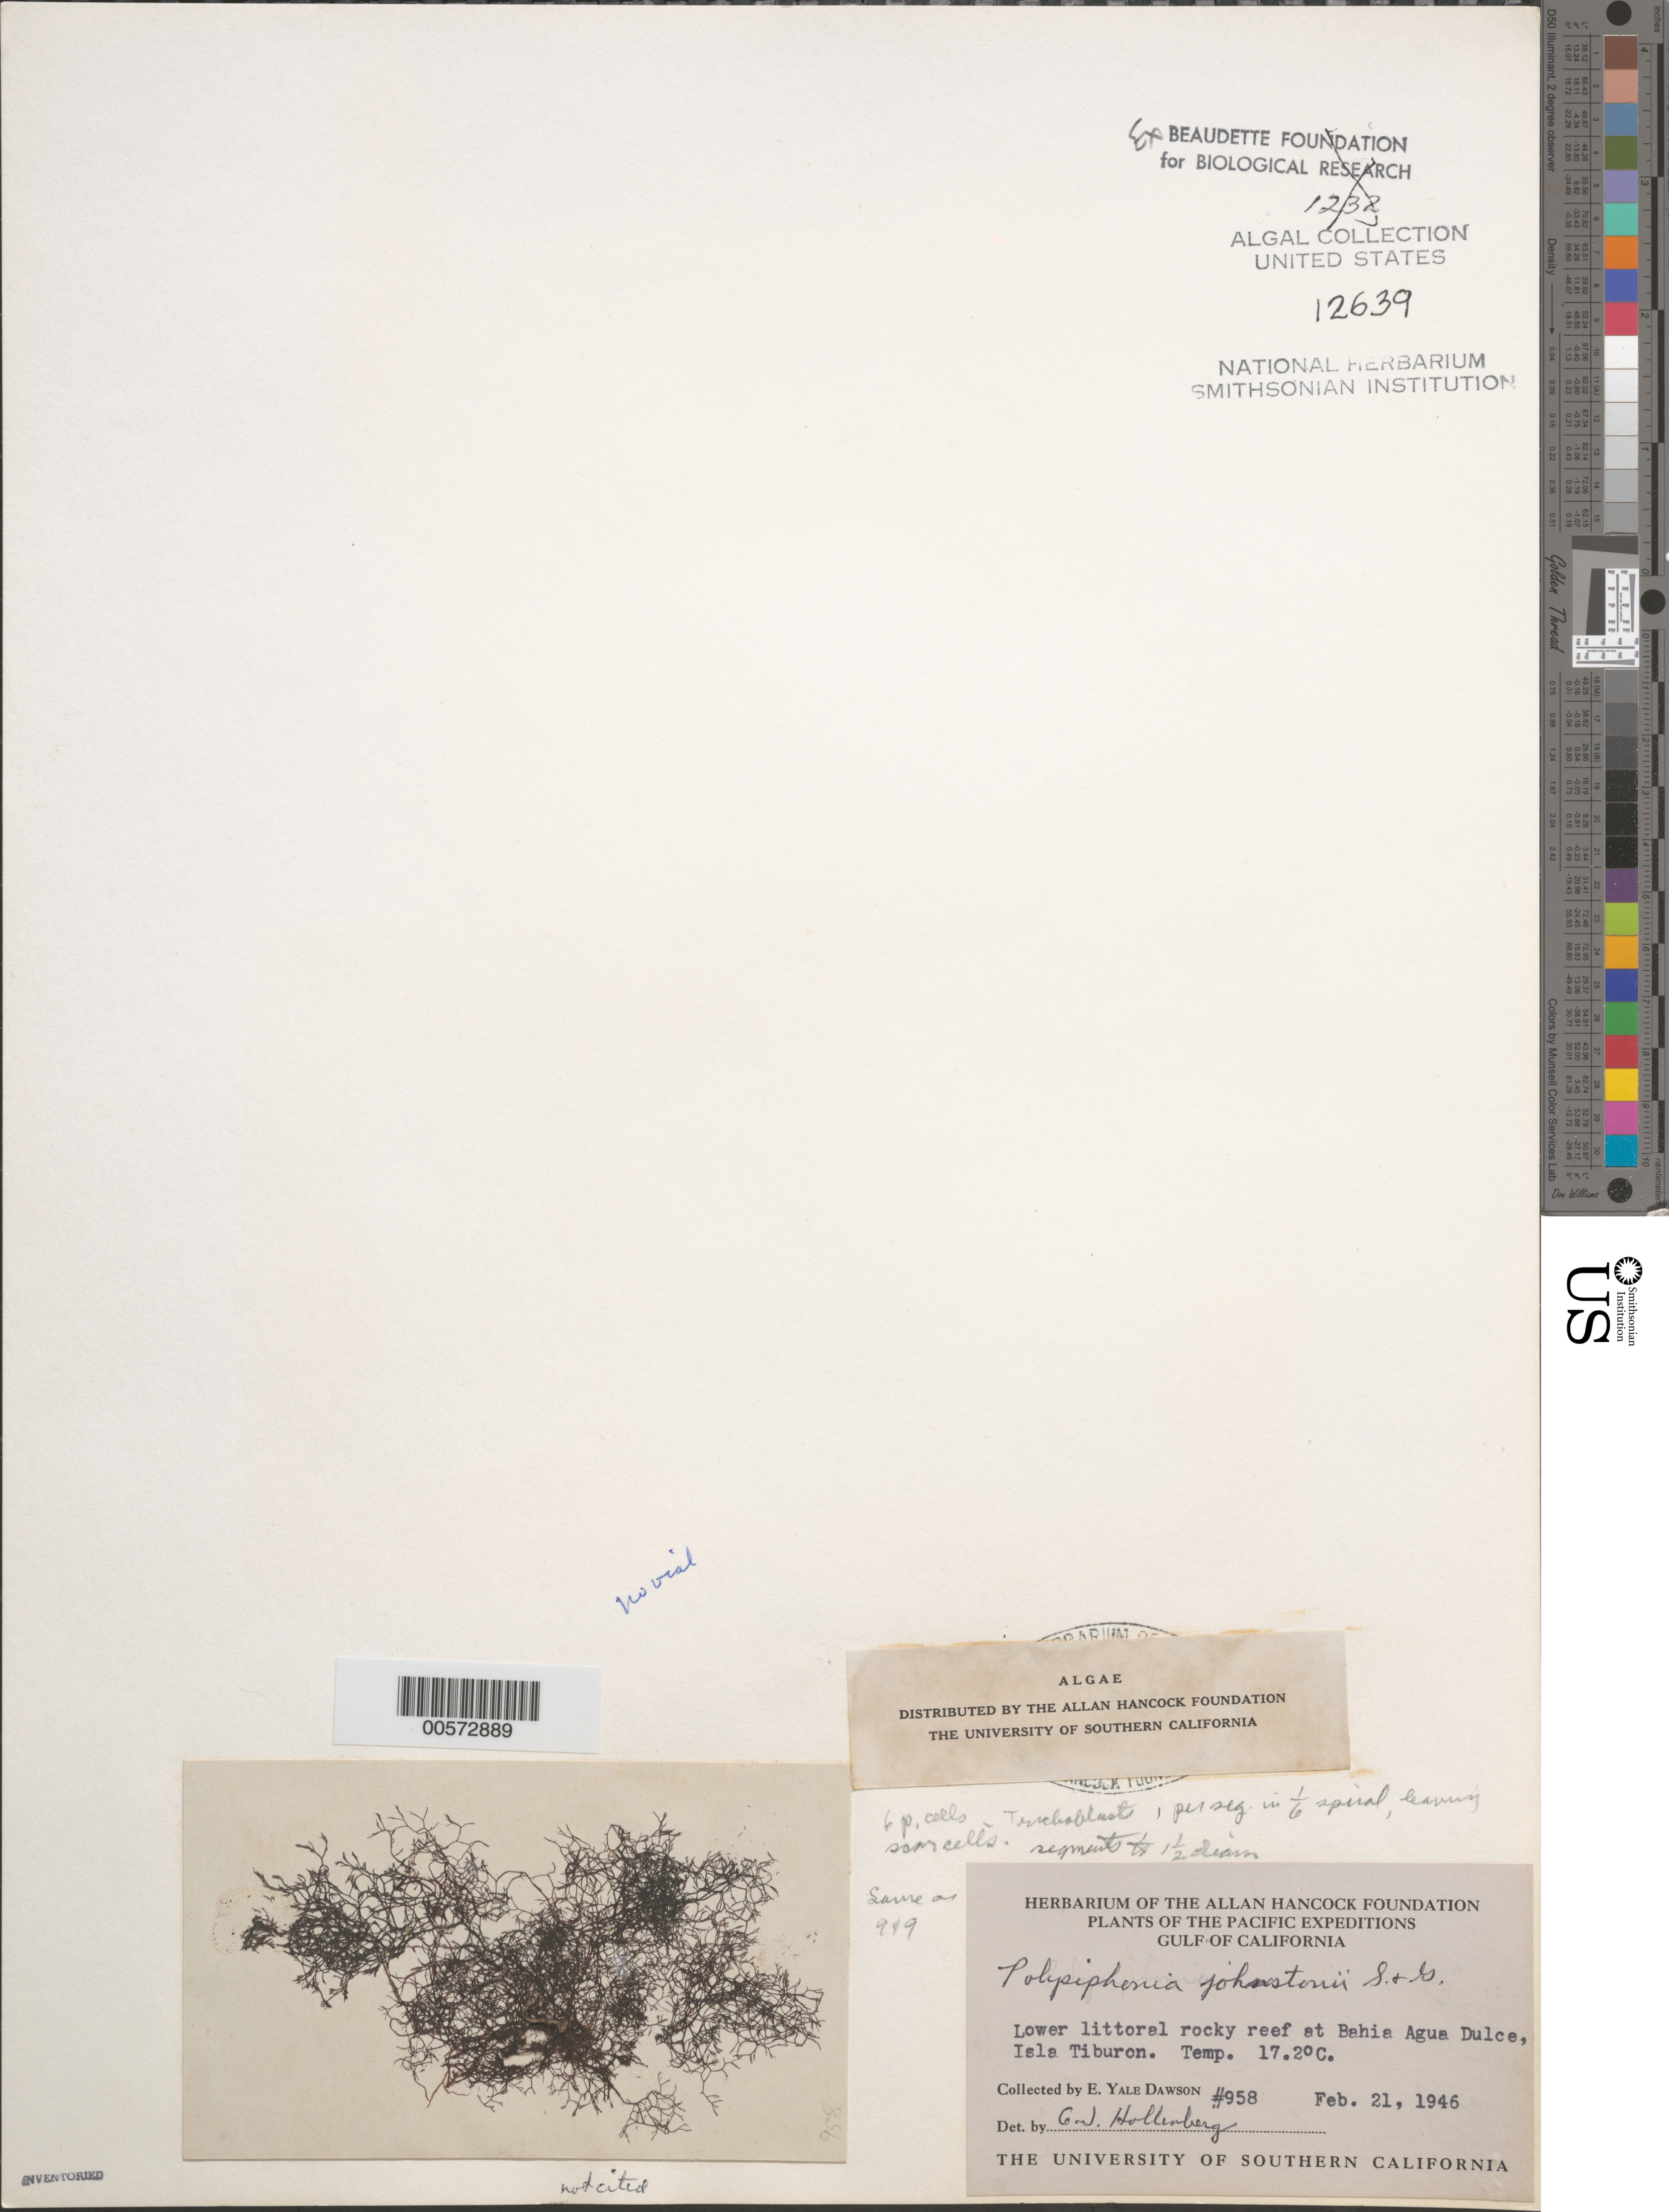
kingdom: Plantae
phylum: Rhodophyta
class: Florideophyceae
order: Ceramiales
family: Rhodomelaceae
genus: Melanothamnus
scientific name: Melanothamnus johnstonii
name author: (Setchell & N.L. Gardner) Diaz-Tapia & Maggs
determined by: Algae name updating Project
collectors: E. Y. Dawson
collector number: EYD 958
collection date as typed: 21 Feb 1946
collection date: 1946-02-21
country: Mexico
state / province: Sonora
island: Isla Tiburon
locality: Bahia Agua Dulce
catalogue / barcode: US 12639